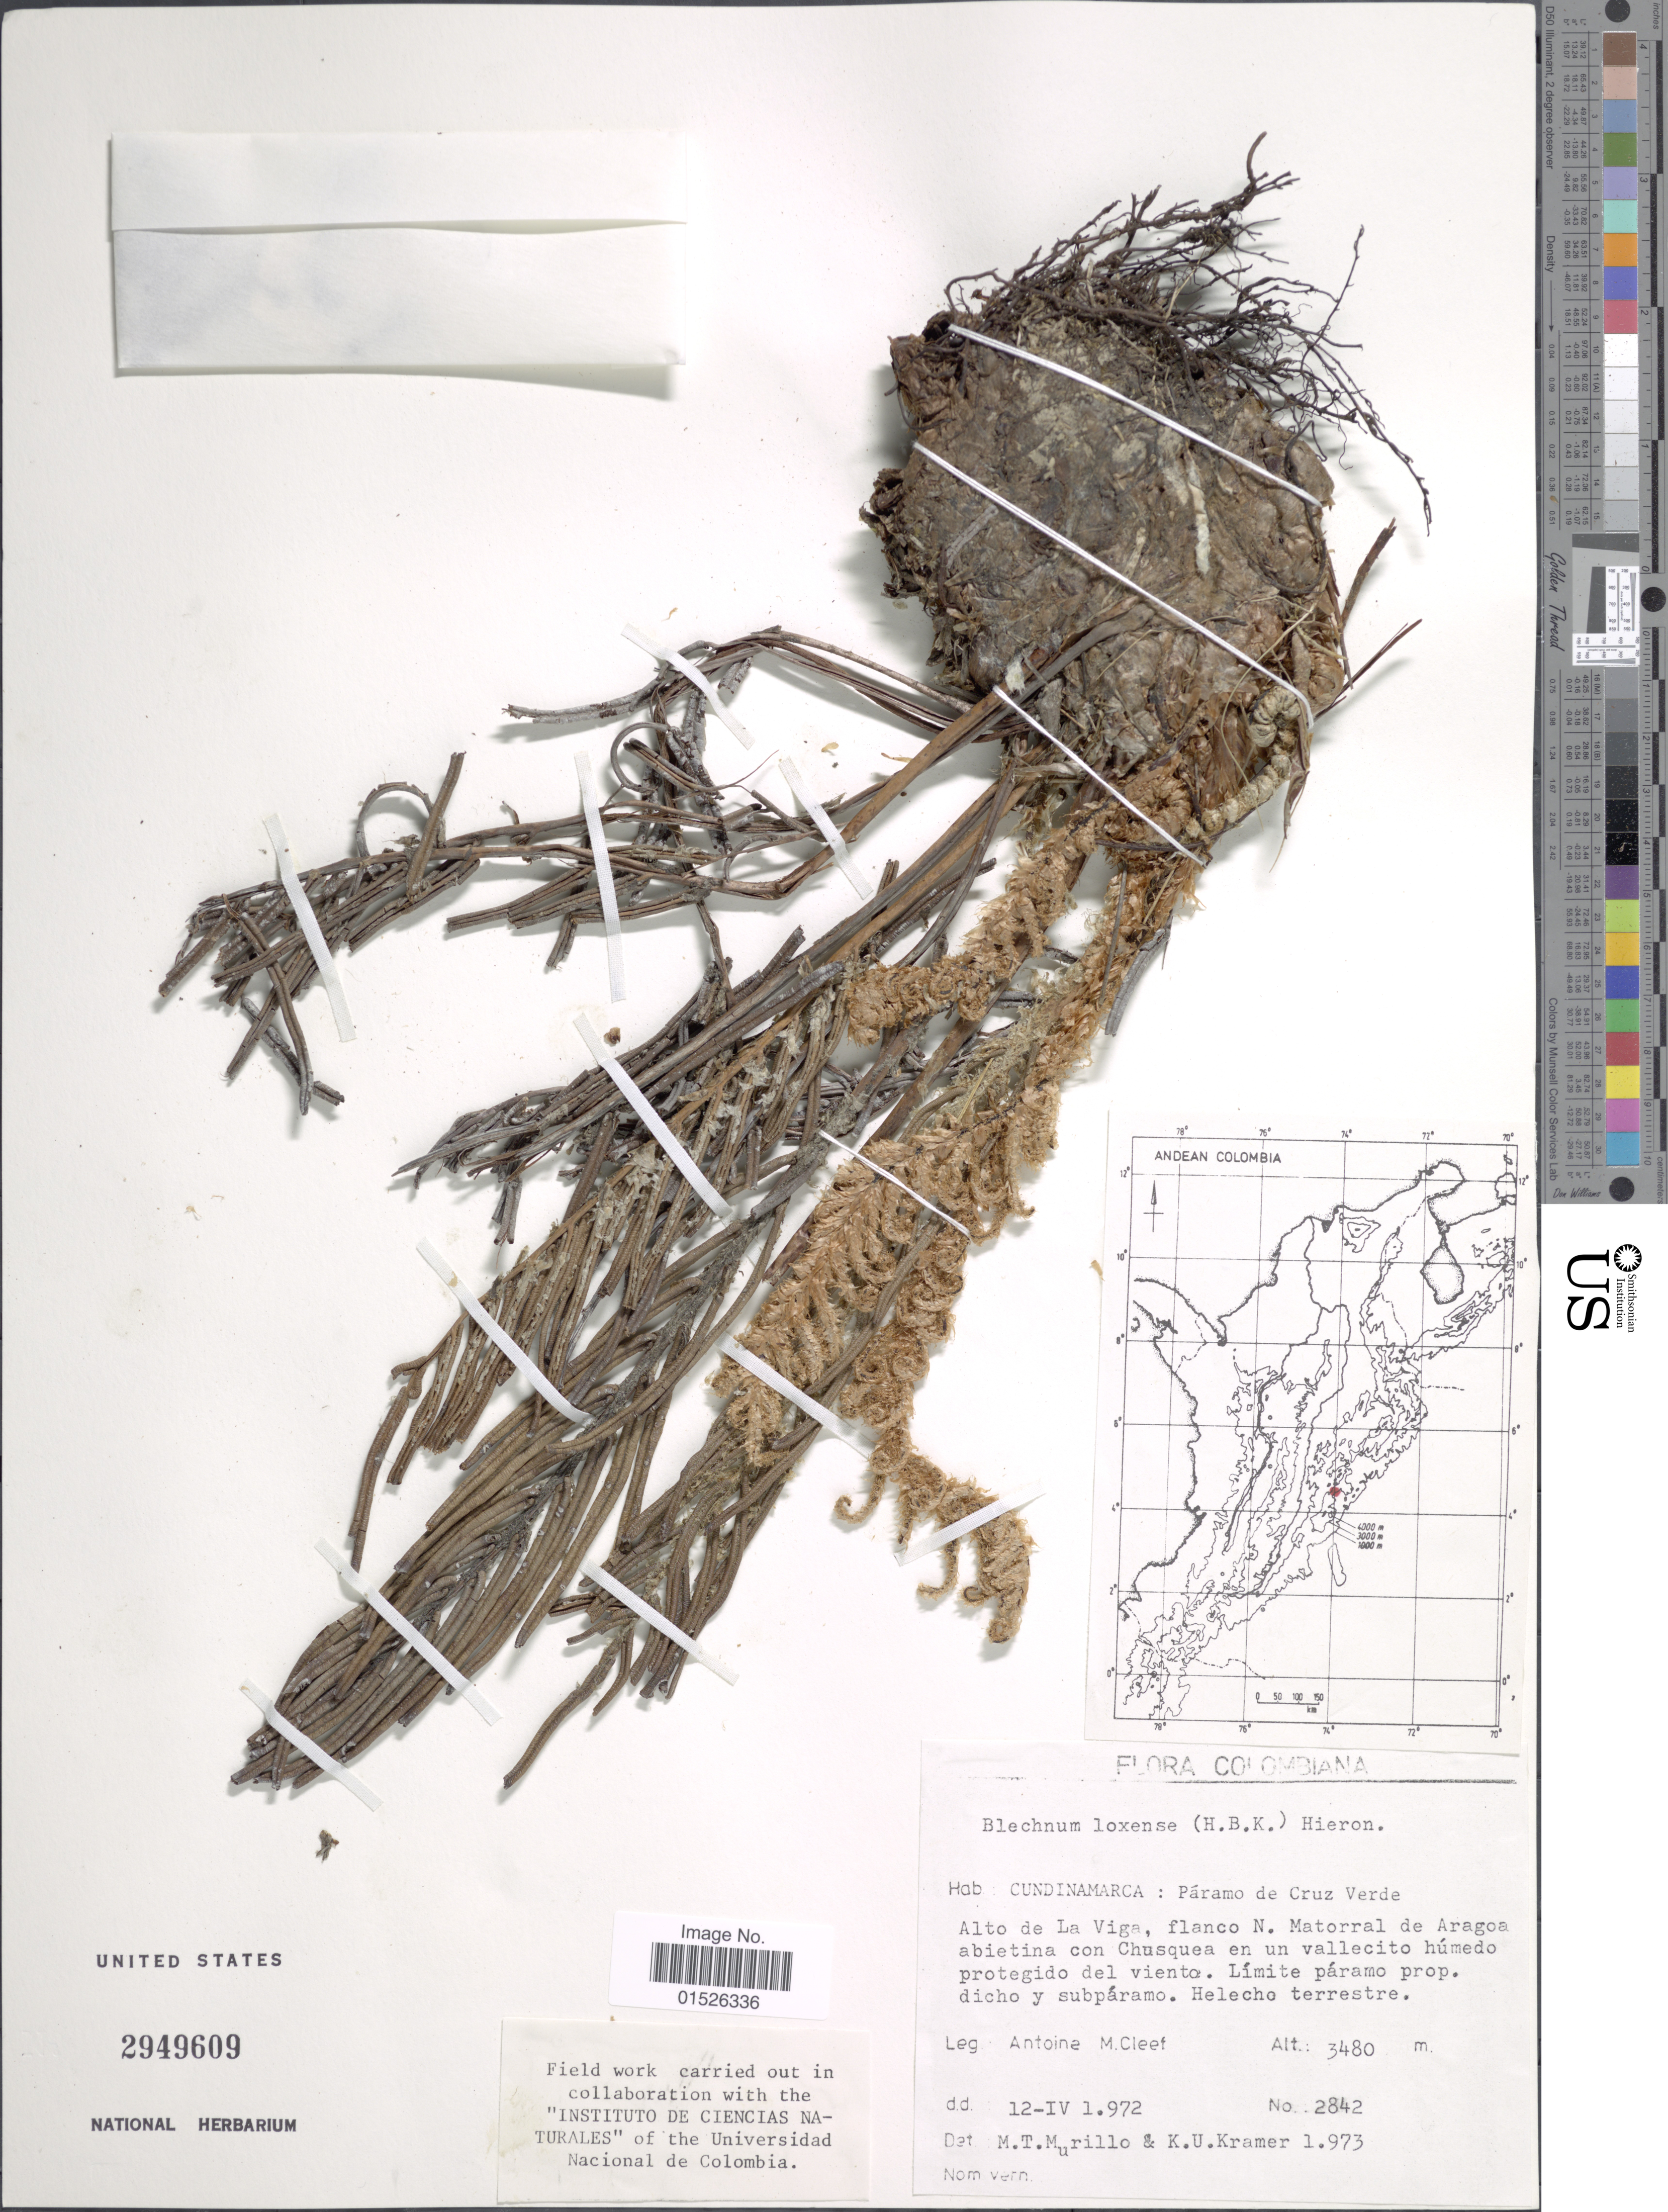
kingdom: Plantae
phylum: Tracheophyta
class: Polypodiopsida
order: Polypodiales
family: Blechnaceae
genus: Blechnum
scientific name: Blechnum loxense var. loxense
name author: (Kunth) Hook. ex Salomon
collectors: A. M. Cleef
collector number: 2842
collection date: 1972-04-12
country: Colombia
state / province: Cundinamarca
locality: Cundinamarca: Paramo de Cruz Verde, Alto de La Viga, flanco N, Matorral de aragoa abietina con Chusquea en un vallecito humedo protegido del viento,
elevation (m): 3480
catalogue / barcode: US 2949609